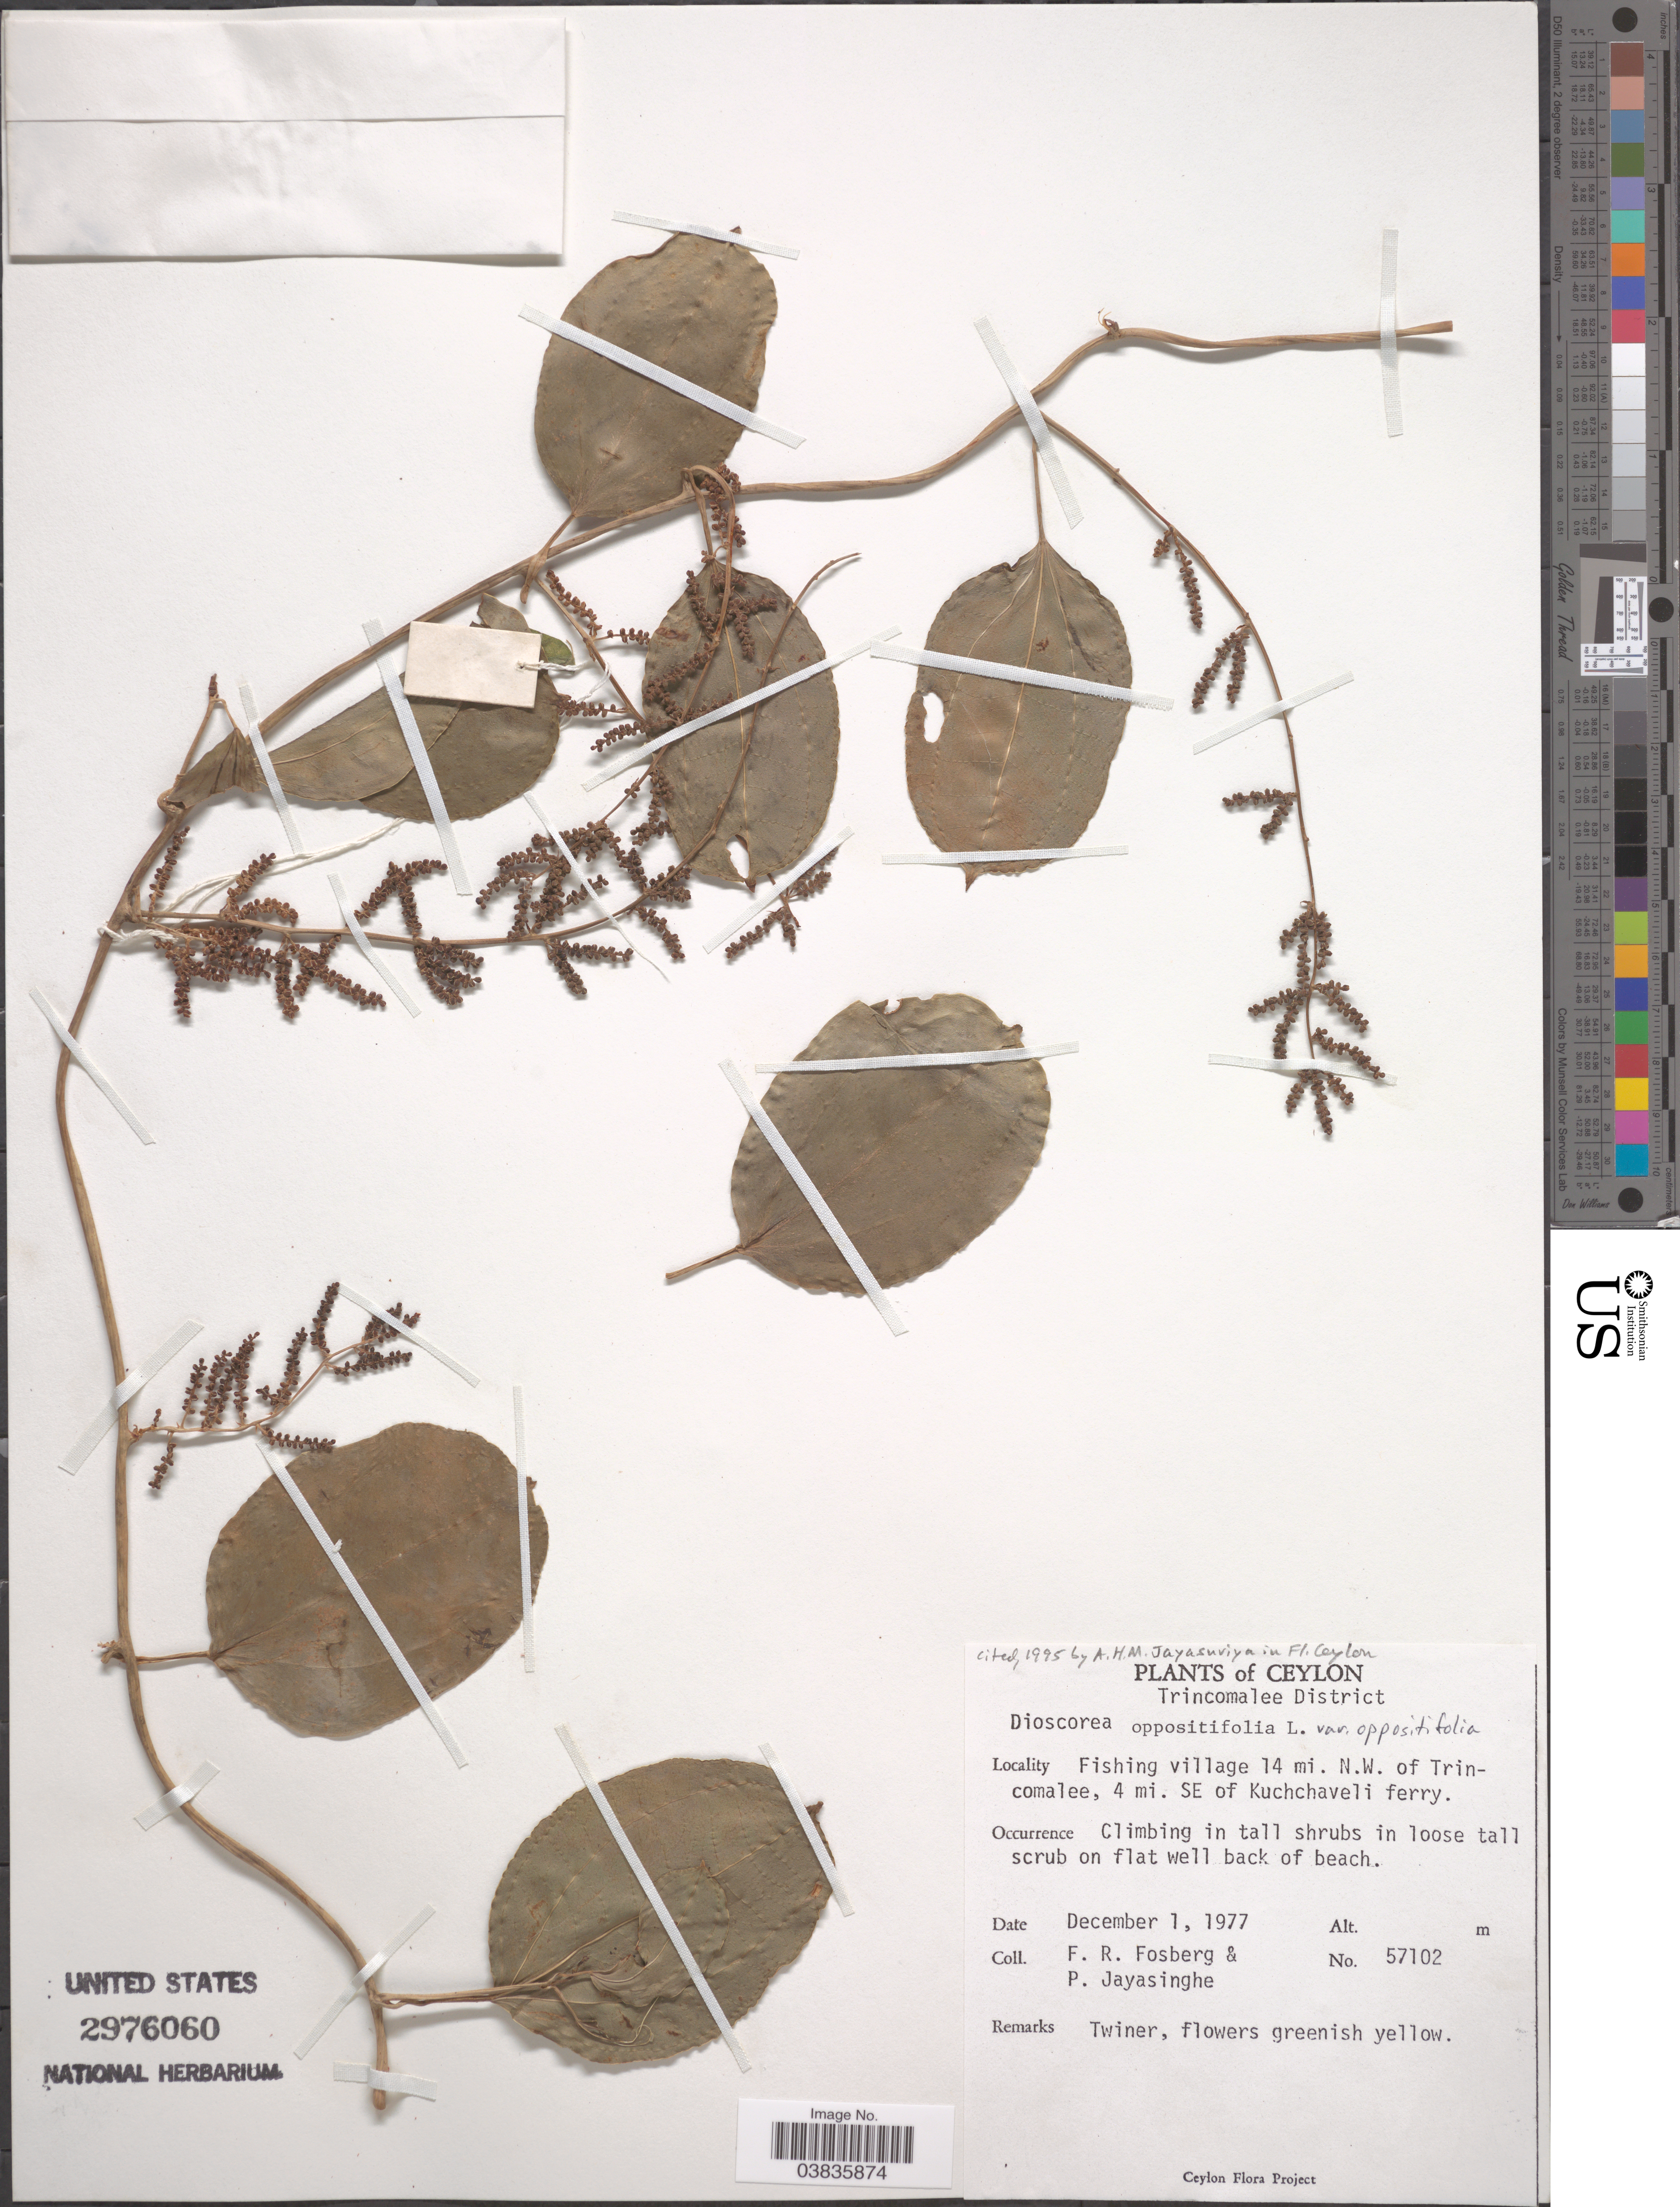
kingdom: Plantae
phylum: Tracheophyta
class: Liliopsida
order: Dioscoreales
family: Dioscoreaceae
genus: Dioscorea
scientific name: Dioscorea oppositifolia var. oppositifolia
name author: L.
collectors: F. R. Fosberg & P. Jayasinghe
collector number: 57102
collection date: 1977-12-01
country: Sri Lanka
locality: Ceylon. Trincomalee District. Fishing village 14 mi. N.W. of Trincomalee, 4 mi. SE of Kuchchaveli ferry.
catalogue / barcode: US 2976060